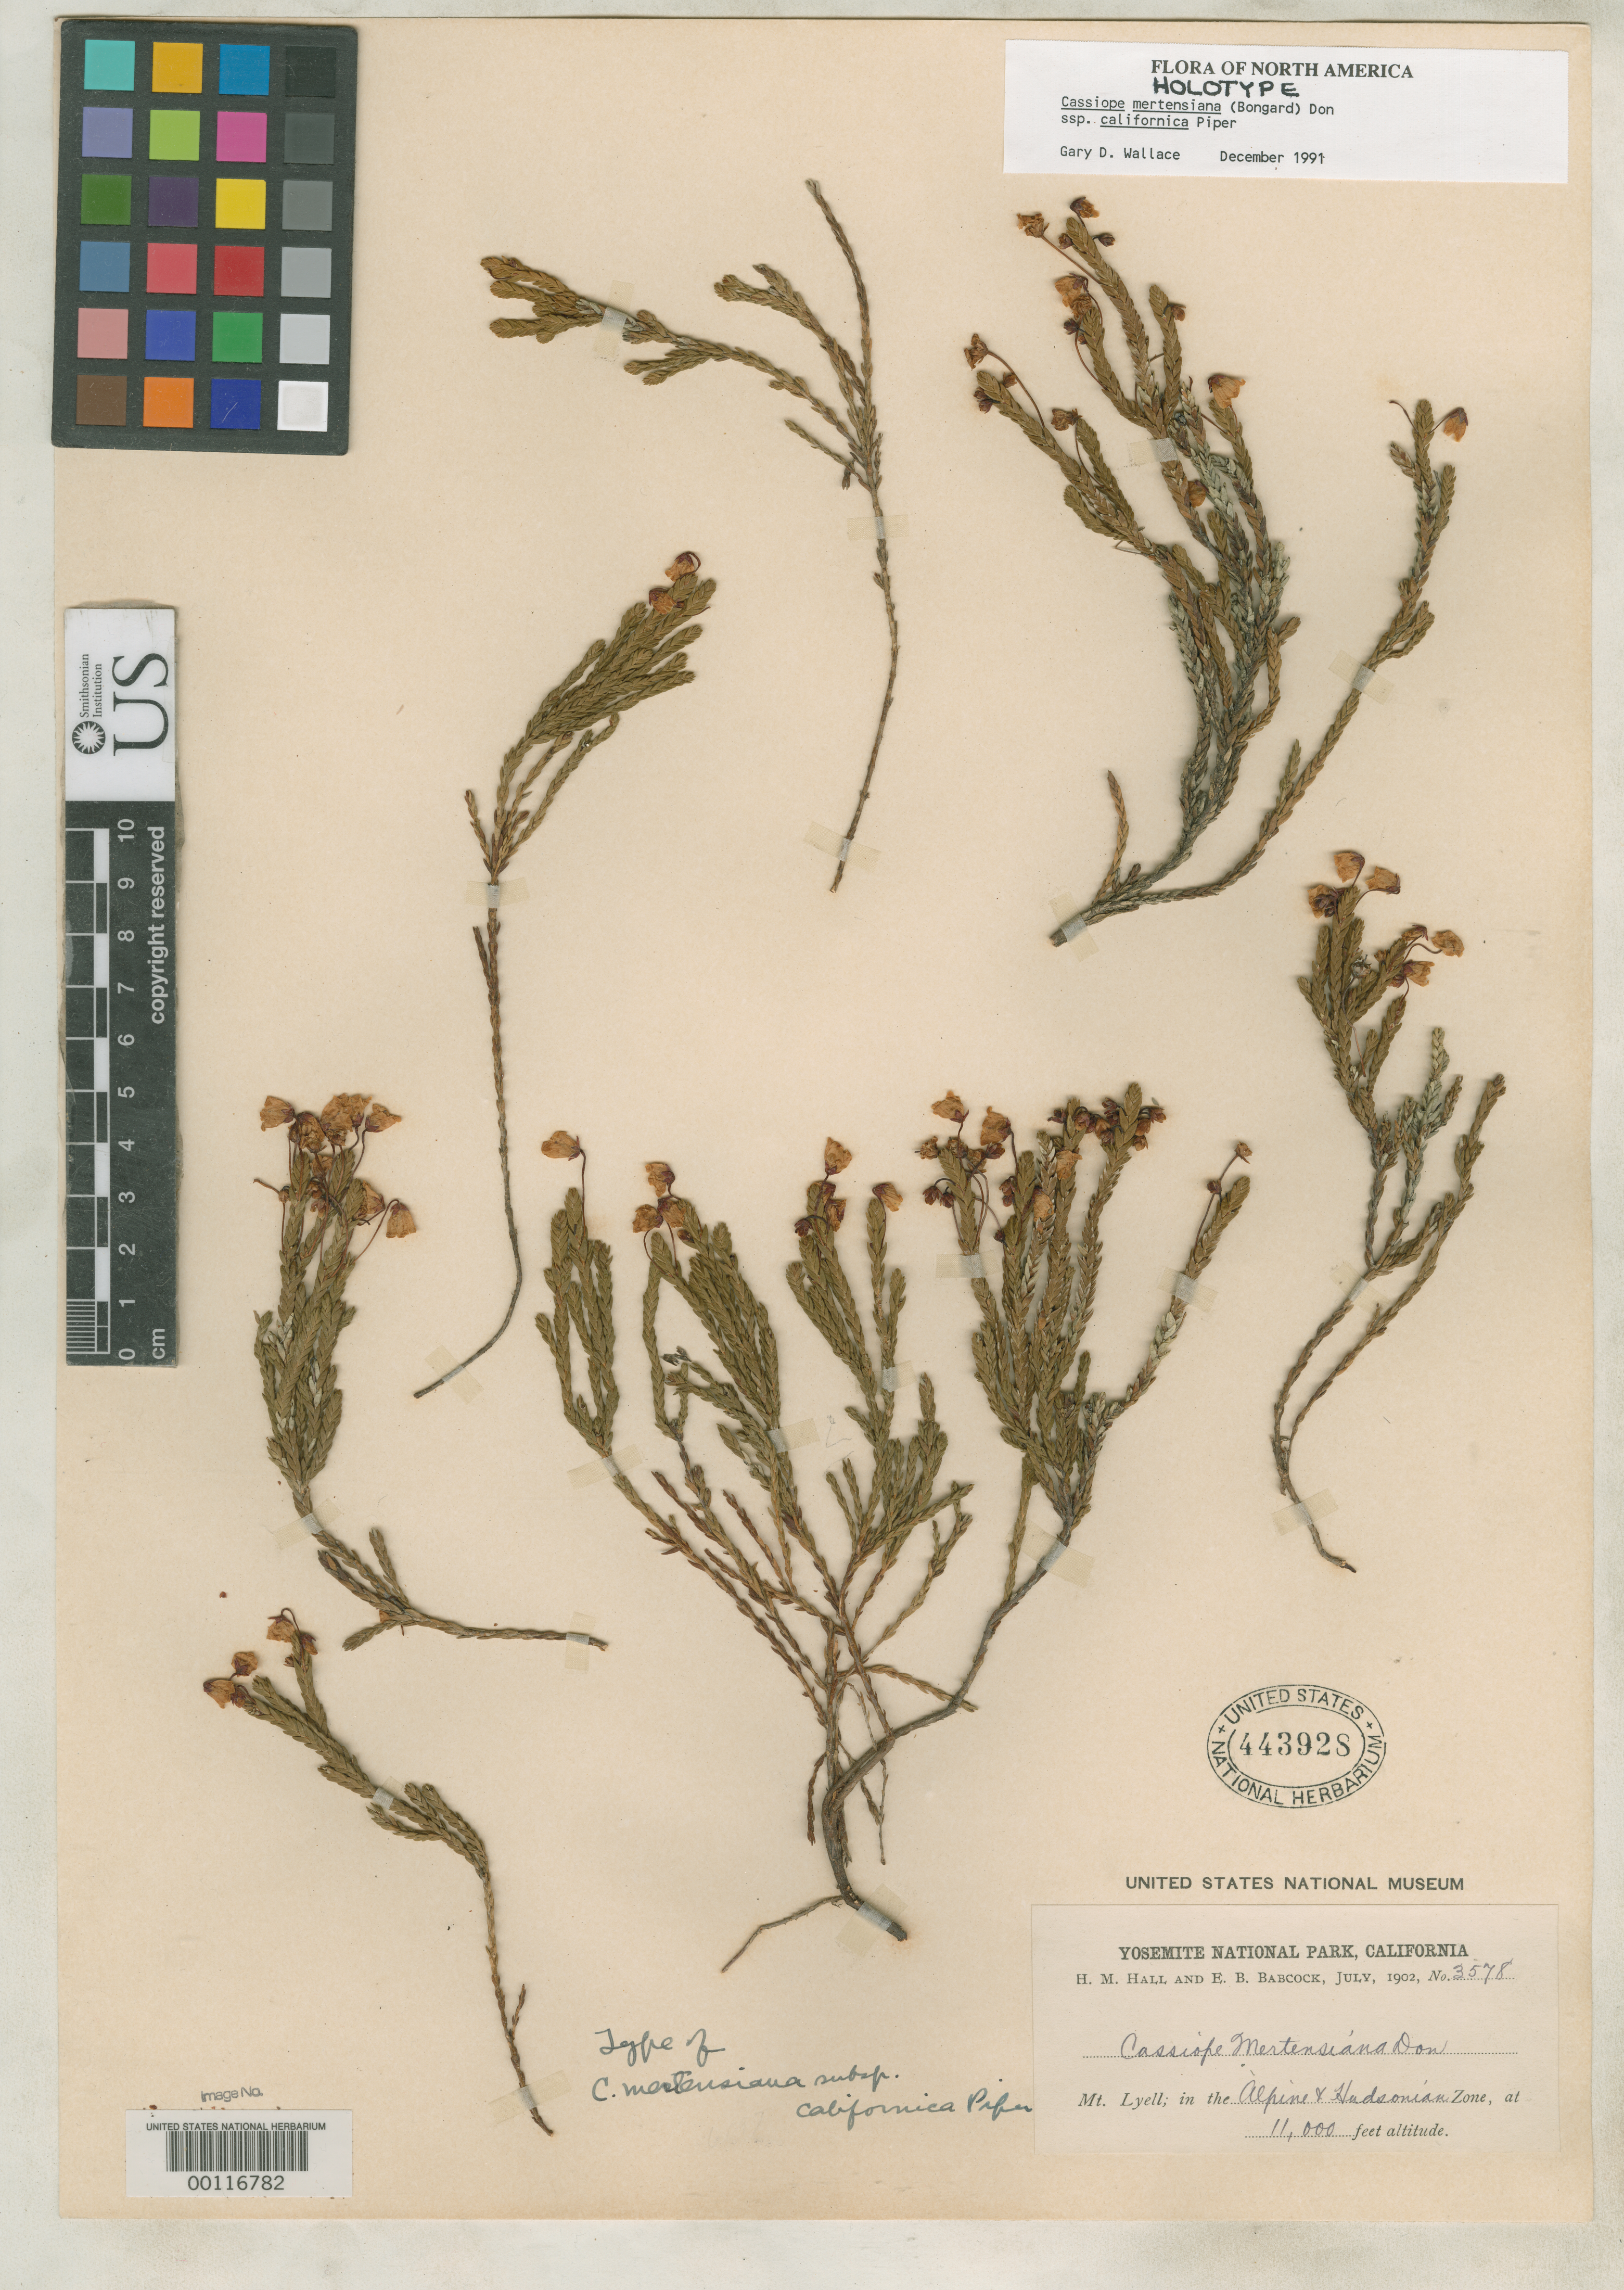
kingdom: Plantae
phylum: Tracheophyta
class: Magnoliopsida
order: Ericales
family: Ericaceae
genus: Cassiope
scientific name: Cassiope mertensiana subsp. californica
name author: Piper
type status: Holotype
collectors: H. M. Hall & E. B. Babcock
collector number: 3578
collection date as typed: Jul 1902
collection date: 1902-07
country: United States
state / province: California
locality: Mt. Lyall, alpine & hadsonian zone.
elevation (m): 3353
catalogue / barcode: US 443928